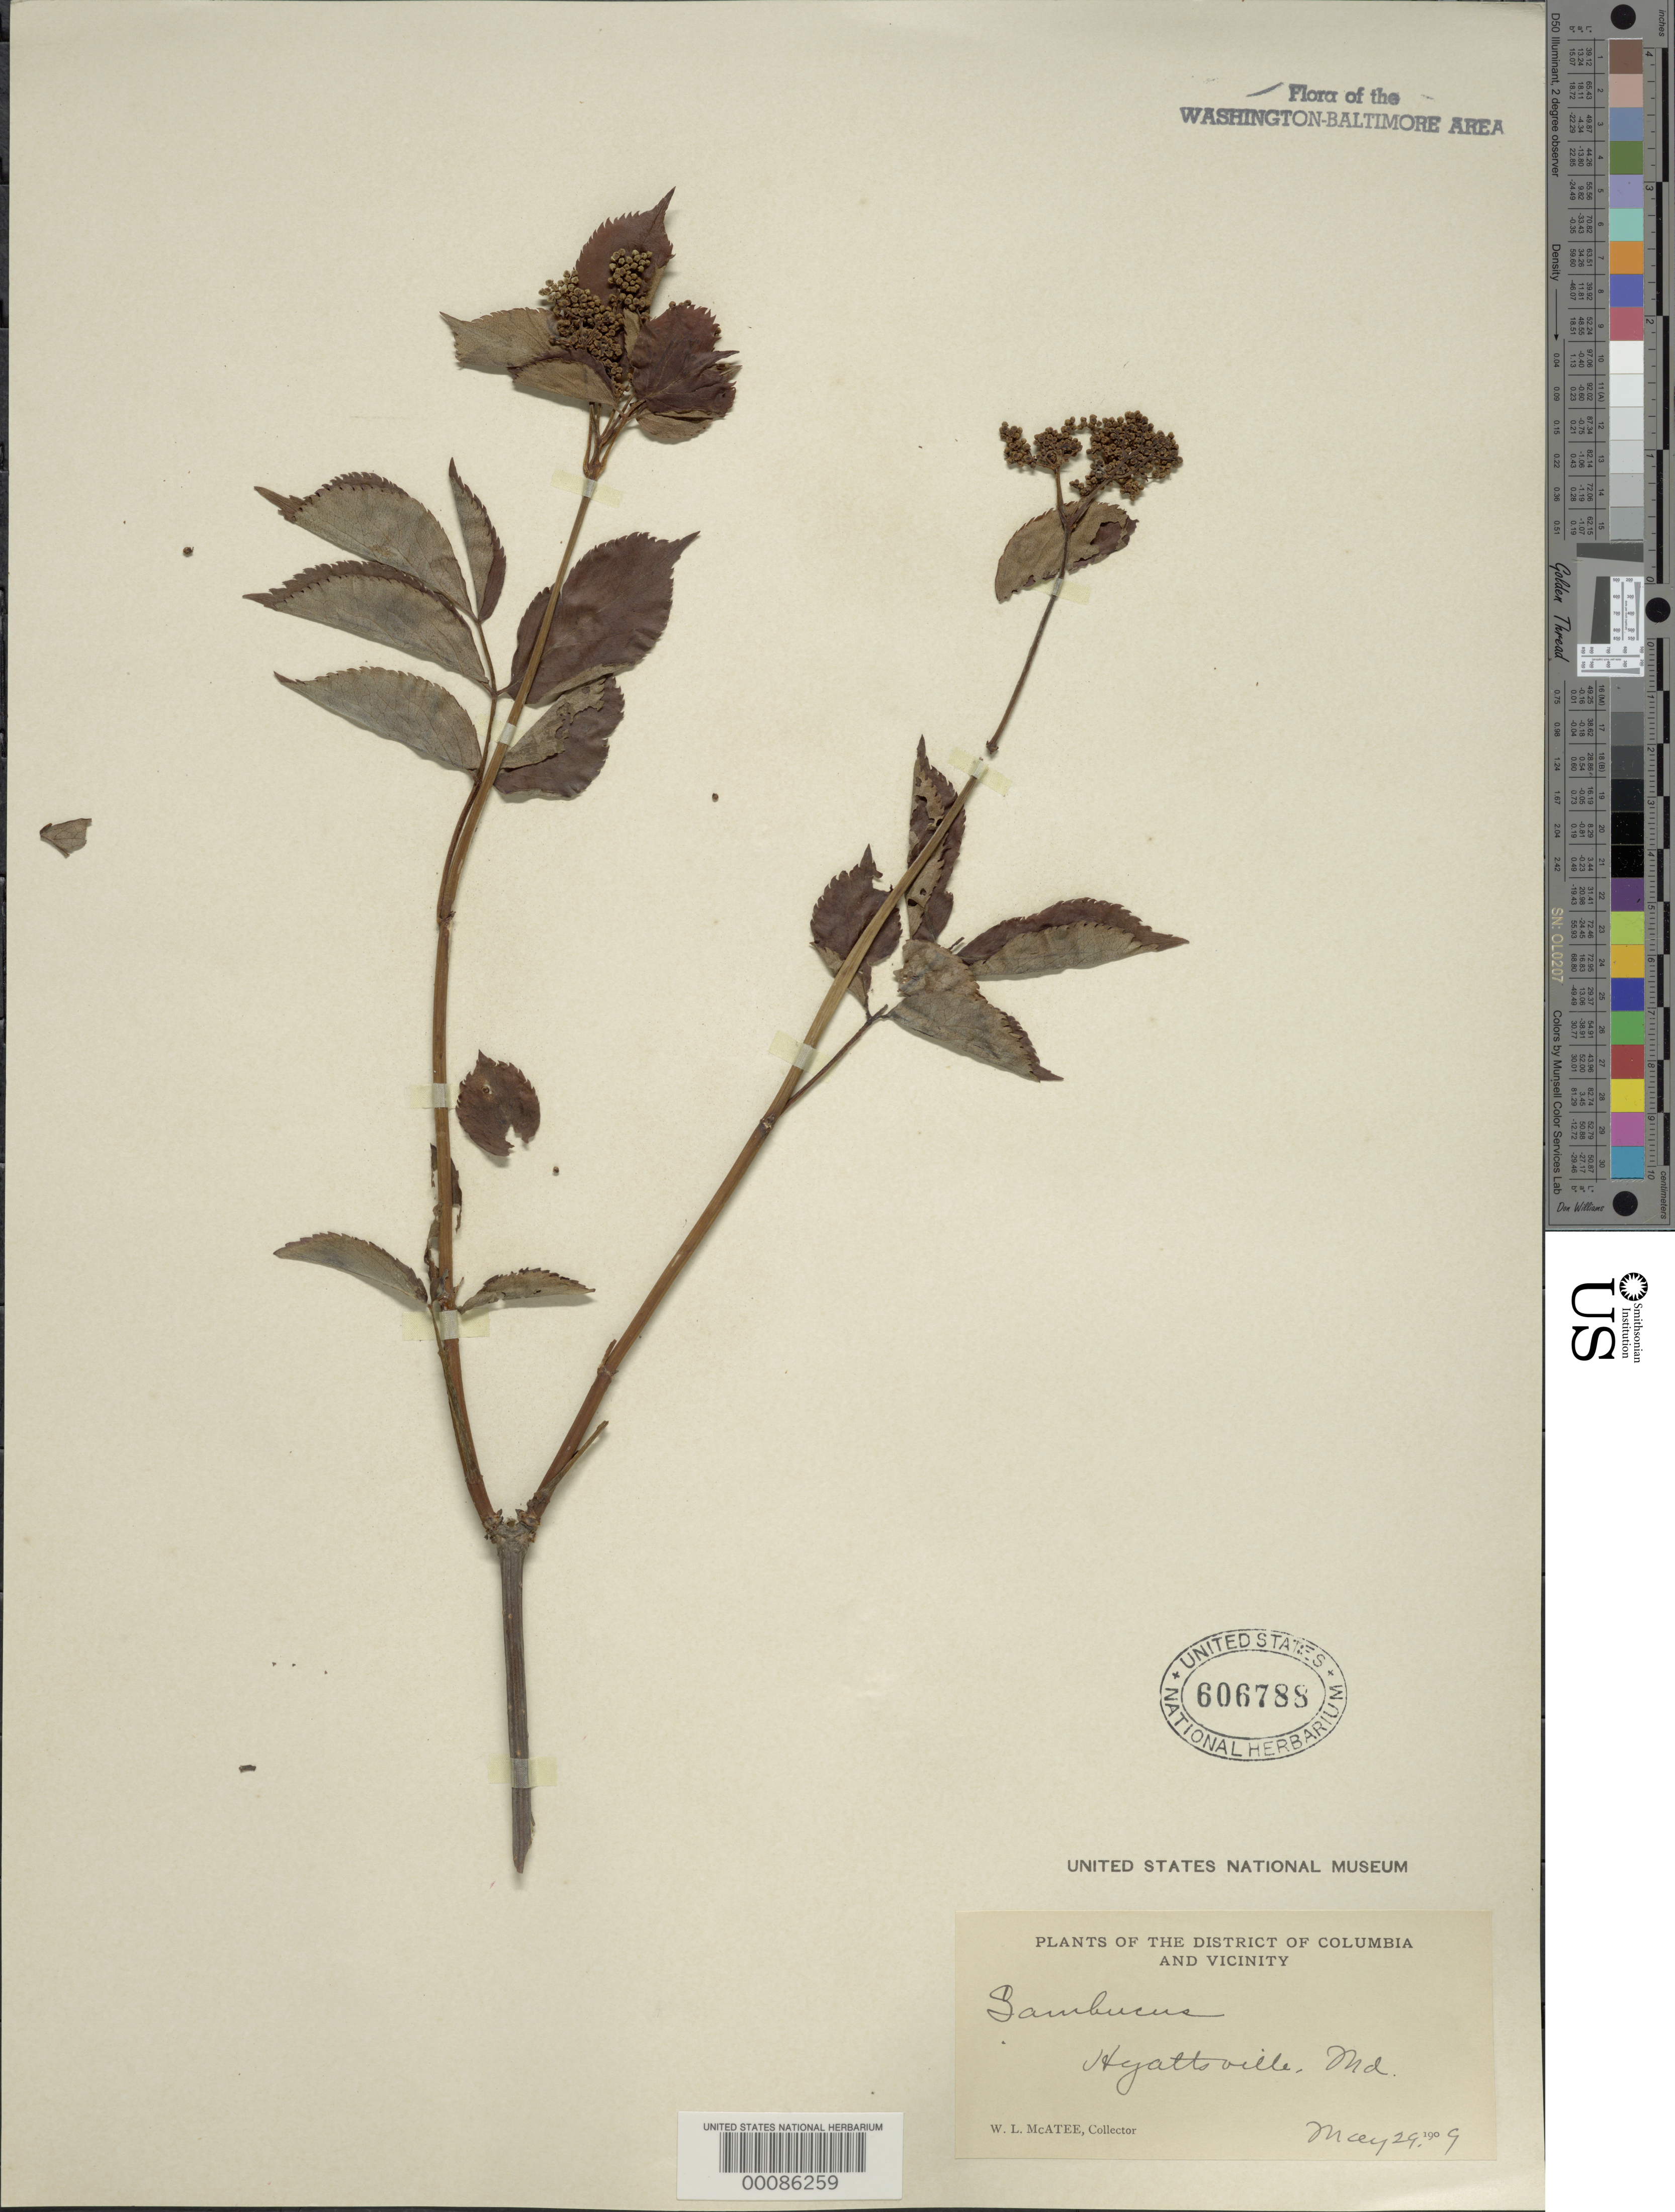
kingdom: Plantae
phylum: Tracheophyta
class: Magnoliopsida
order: Dipsacales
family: Viburnaceae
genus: Sambucus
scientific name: Sambucus canadensis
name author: L.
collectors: W. McAtee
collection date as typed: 29 May 1909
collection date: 1909-05-29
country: United States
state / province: Maryland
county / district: Prince George's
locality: Hyattsville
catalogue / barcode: US 606788